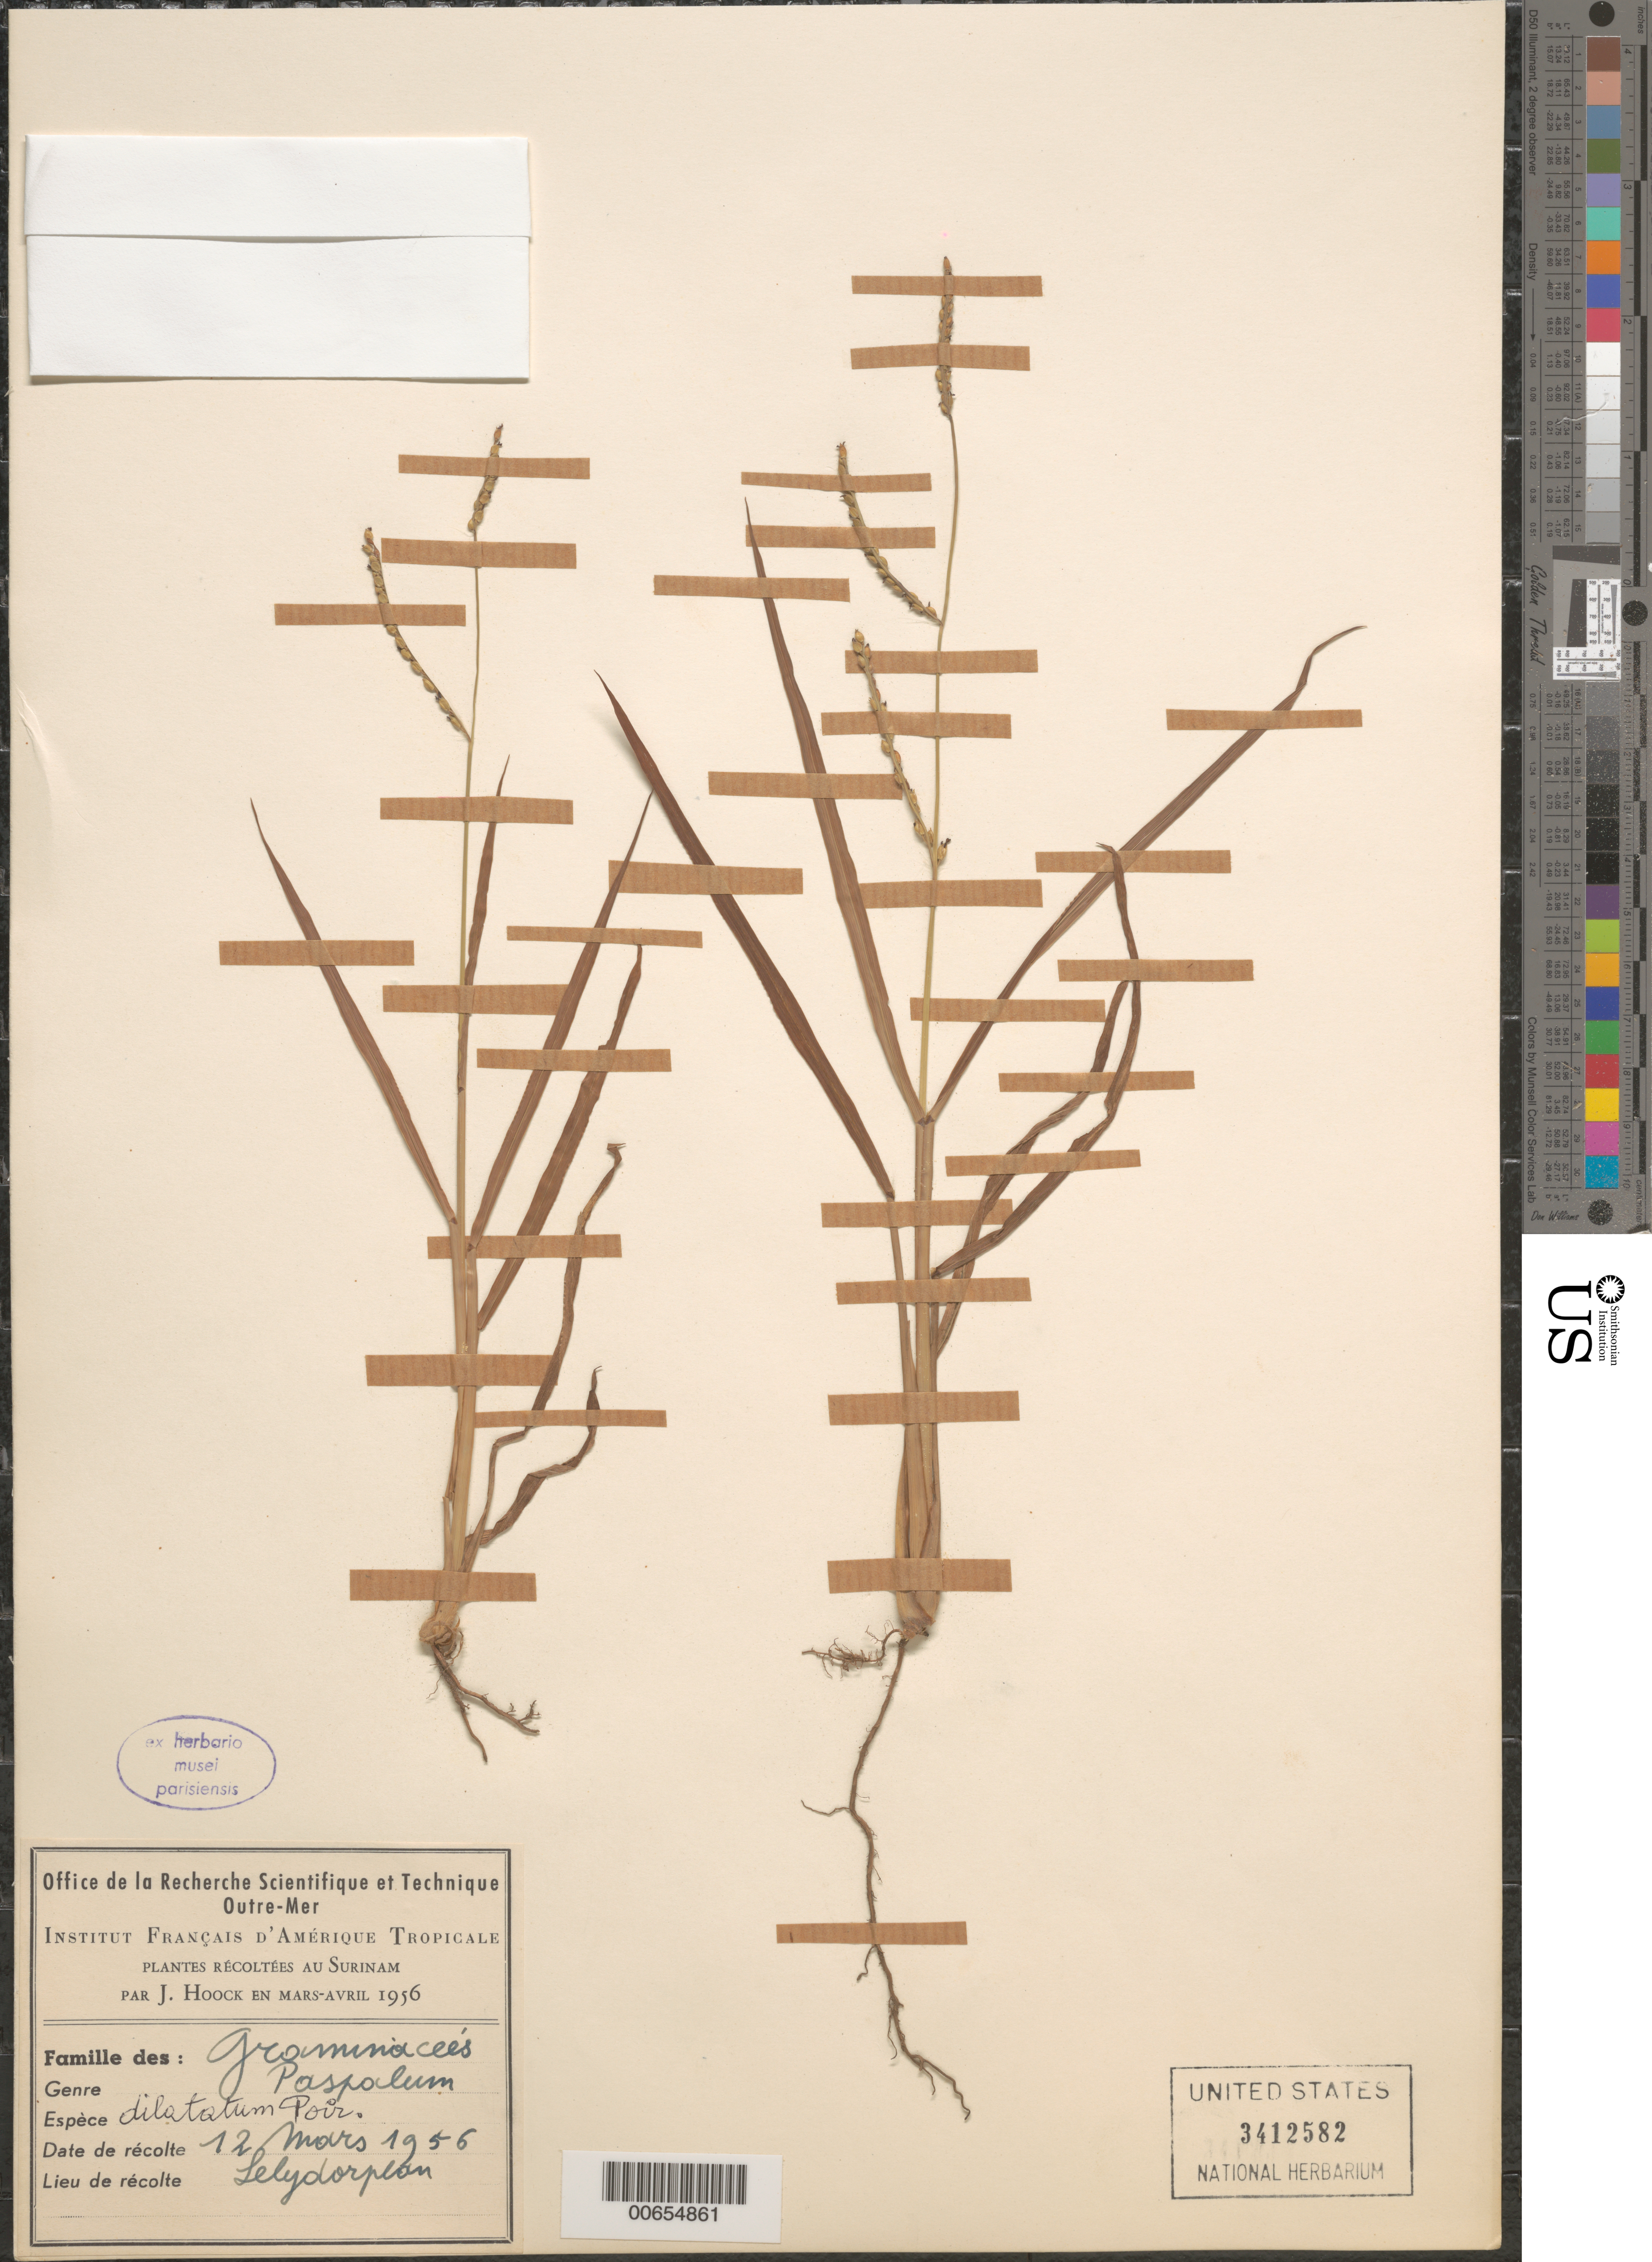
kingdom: Plantae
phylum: Tracheophyta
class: Liliopsida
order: Poales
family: Poaceae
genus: Paspalum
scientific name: Paspalum dilatatum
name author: Poir.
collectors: J. Hoock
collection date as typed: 12-Mar-56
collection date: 1956-03-12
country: Suriname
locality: Lelydorplan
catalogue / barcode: US 3412582